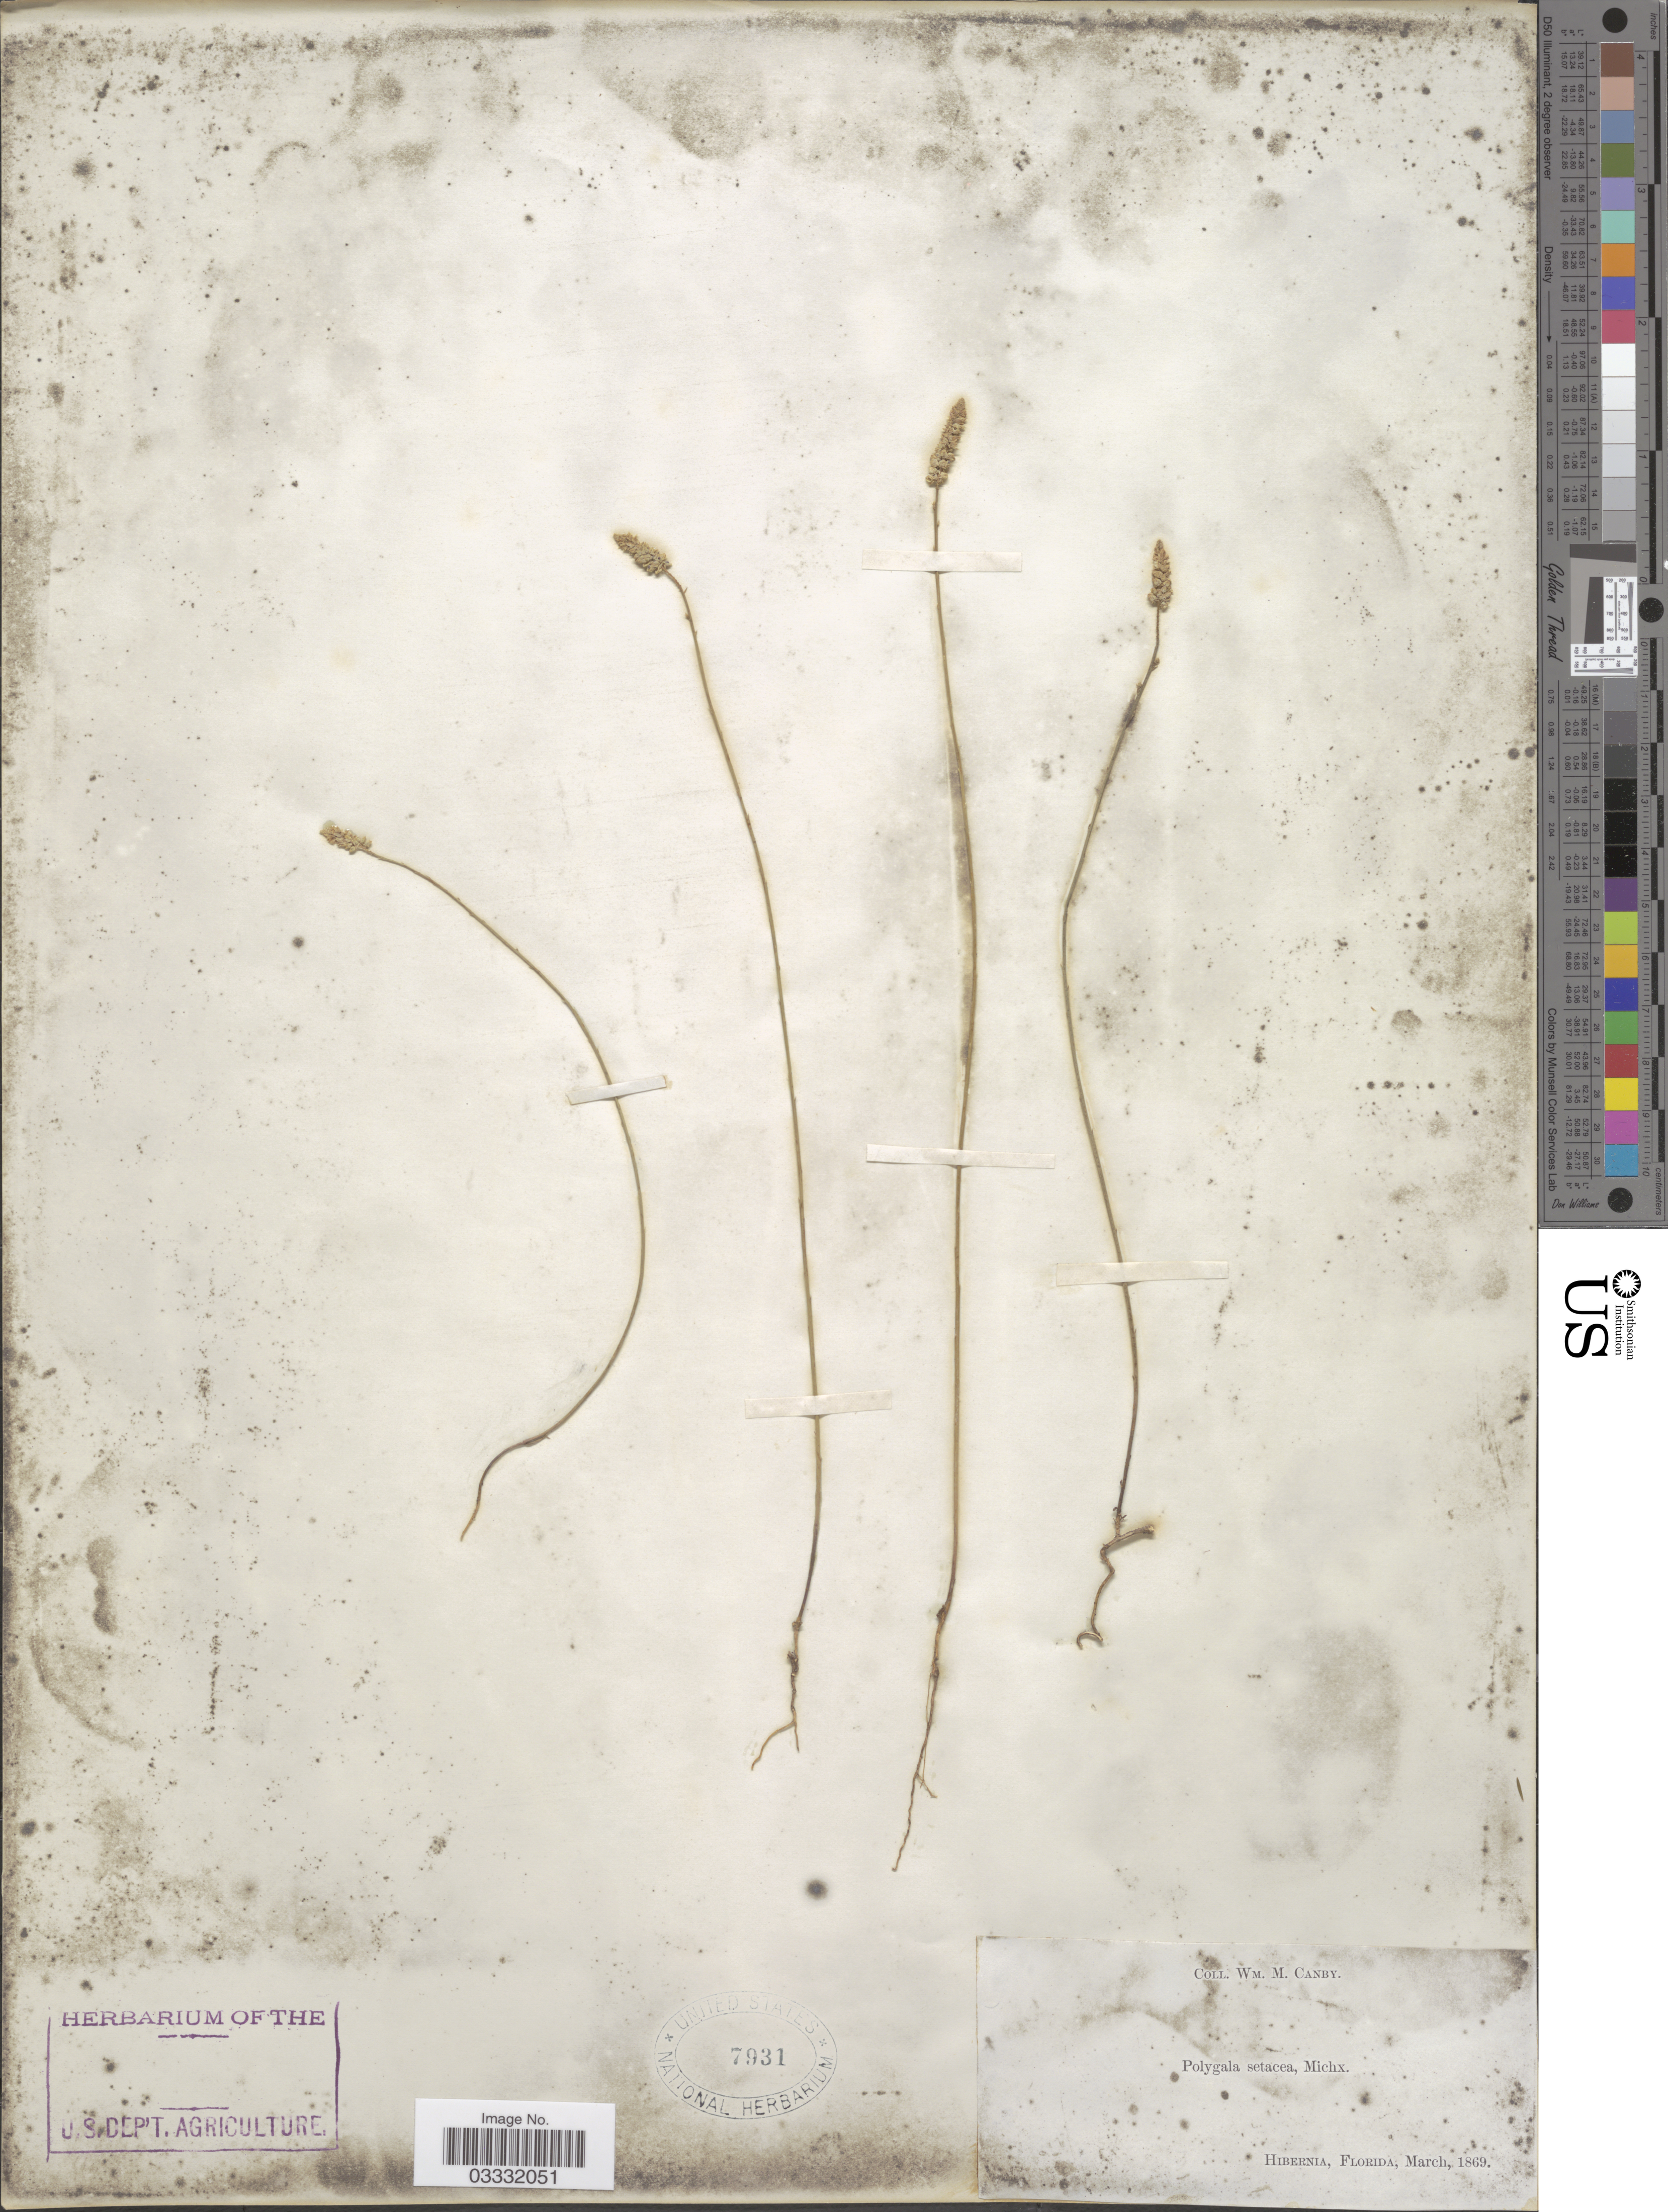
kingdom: Plantae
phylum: Tracheophyta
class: Magnoliopsida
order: Fabales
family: Polygalaceae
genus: Polygala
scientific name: Polygala setacea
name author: Michx.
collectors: W. M. Canby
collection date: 1869-03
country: United States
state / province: Florida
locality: Hibernia.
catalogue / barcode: US 7931